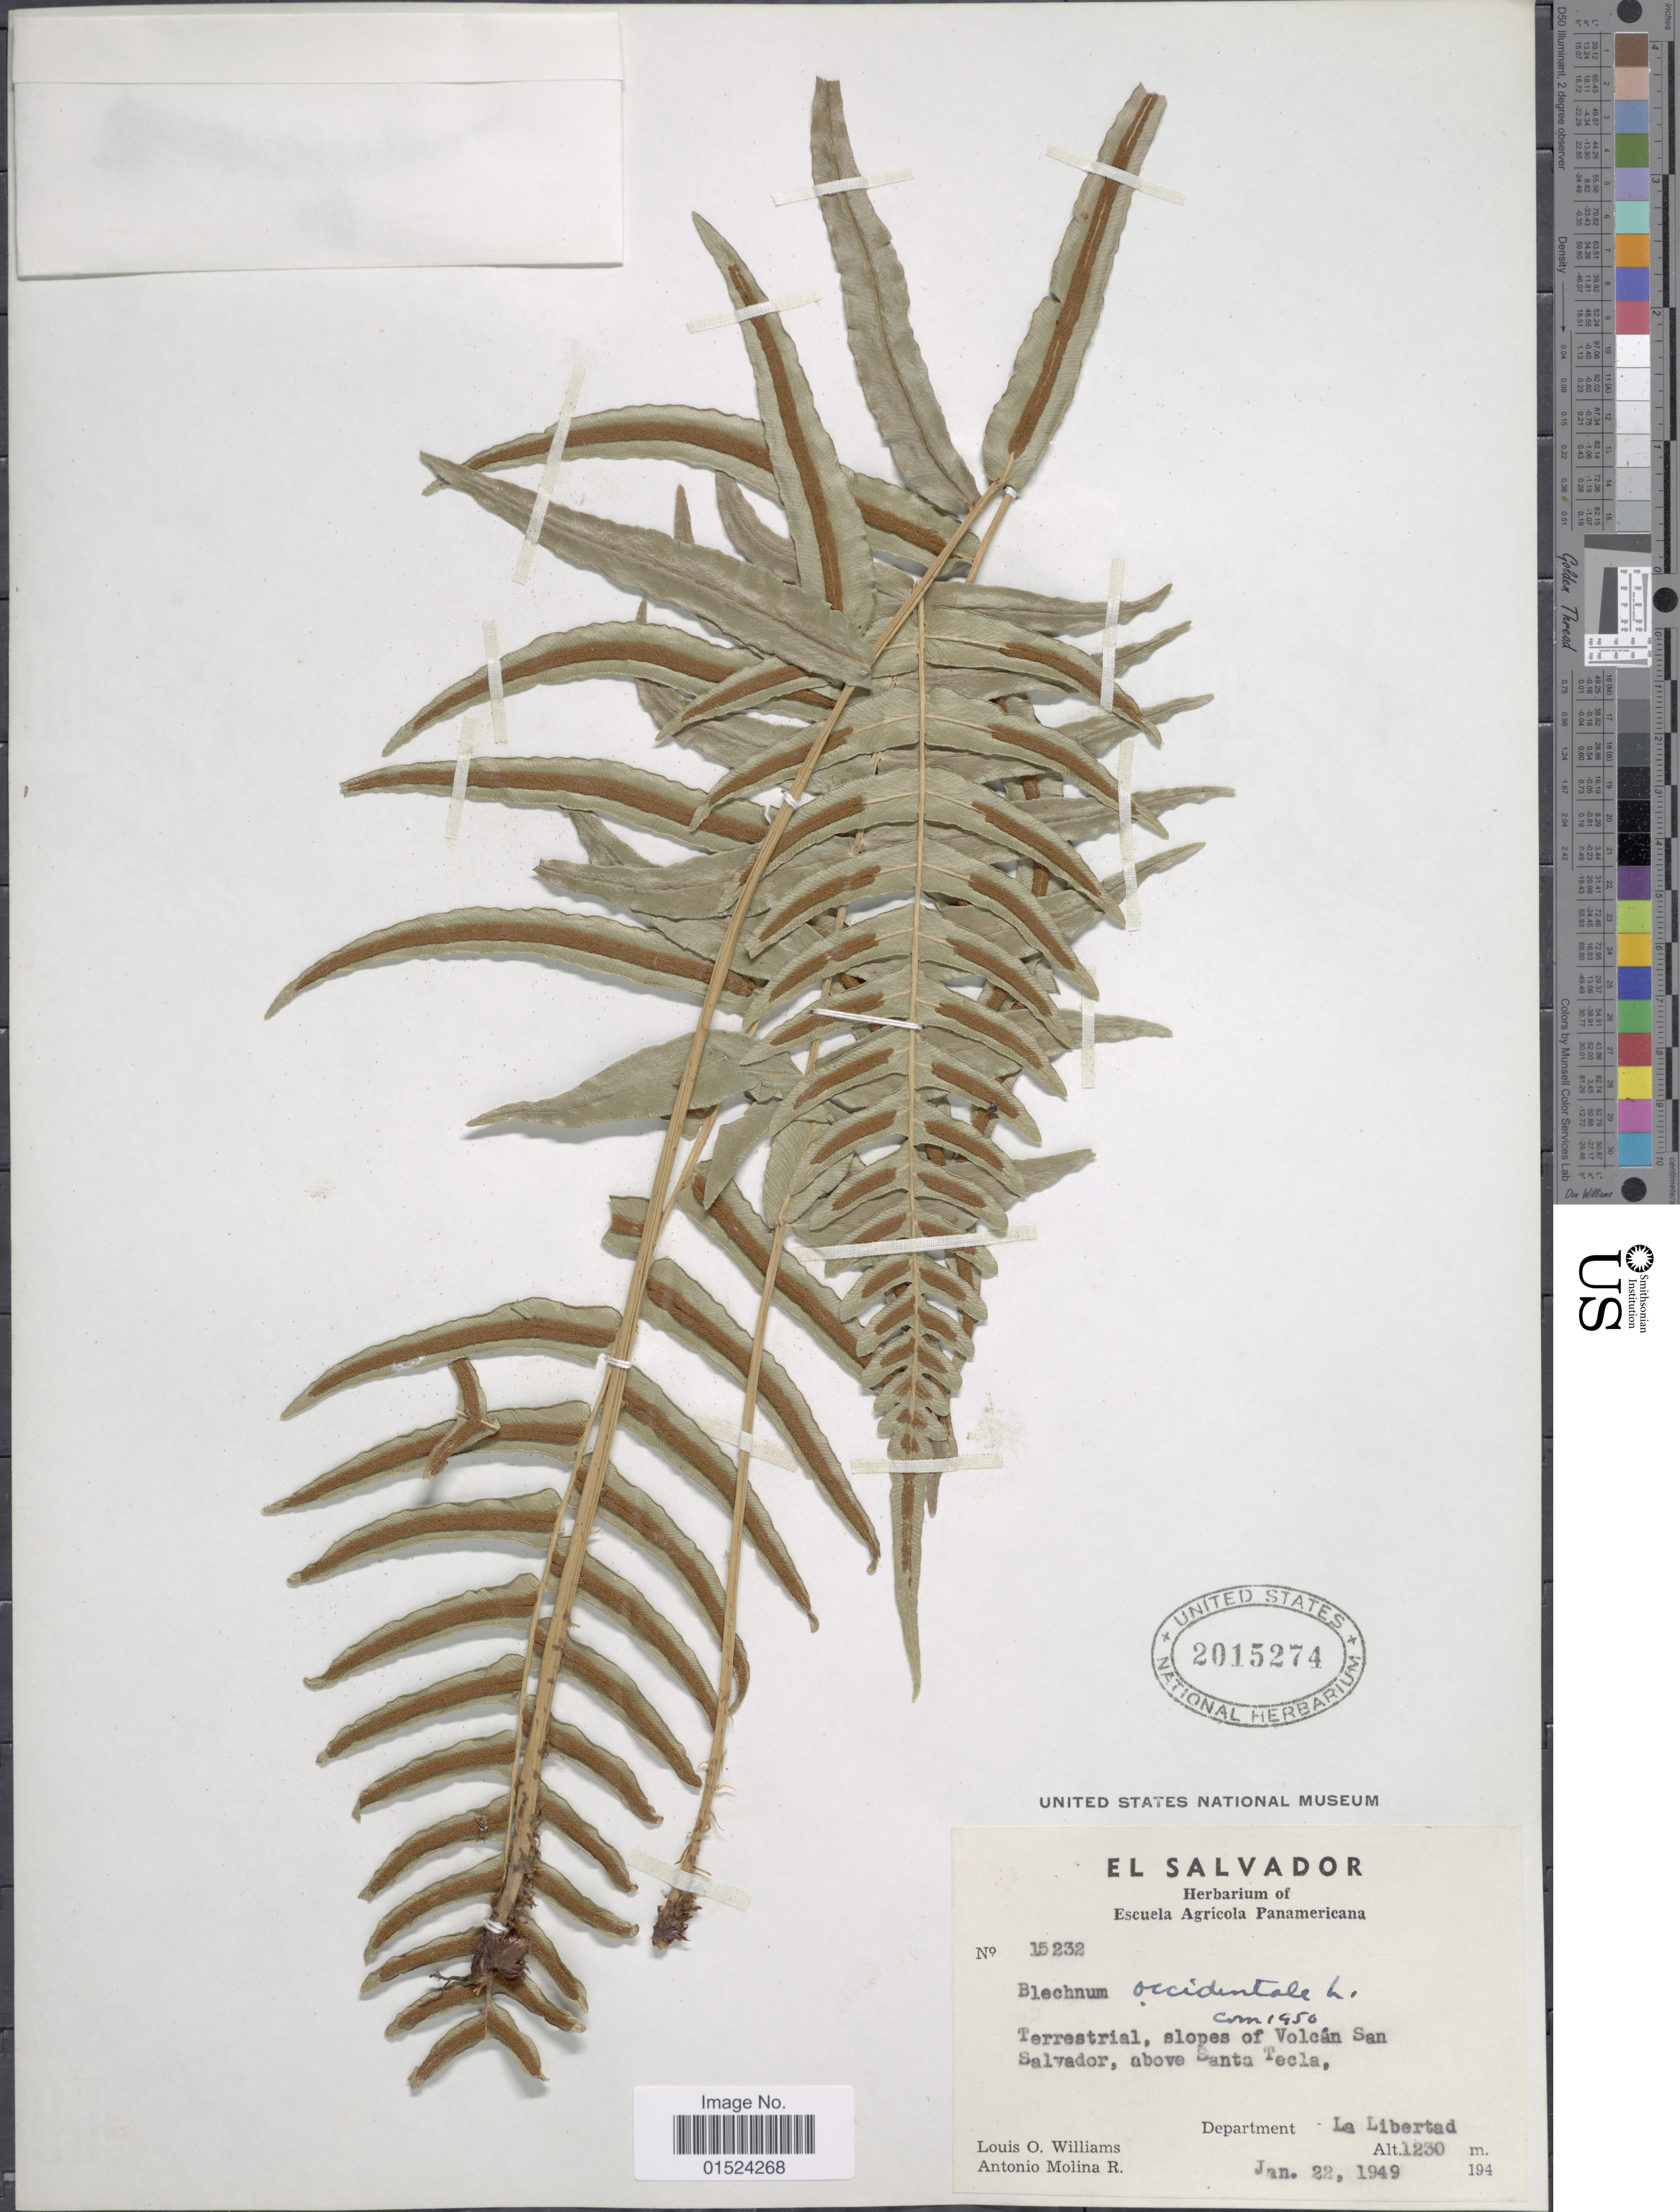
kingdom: Plantae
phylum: Tracheophyta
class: Polypodiopsida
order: Polypodiales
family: Blechnaceae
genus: Blechnum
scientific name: Blechnum occidentale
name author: L.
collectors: L. O. Williams & A. Molina R.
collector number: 15232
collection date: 1949-01-22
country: El Salvador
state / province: La Libertad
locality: Terrestrial, slopes of Volcan San Salvador, above Santa Tecla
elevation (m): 1230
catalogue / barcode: US 20015274